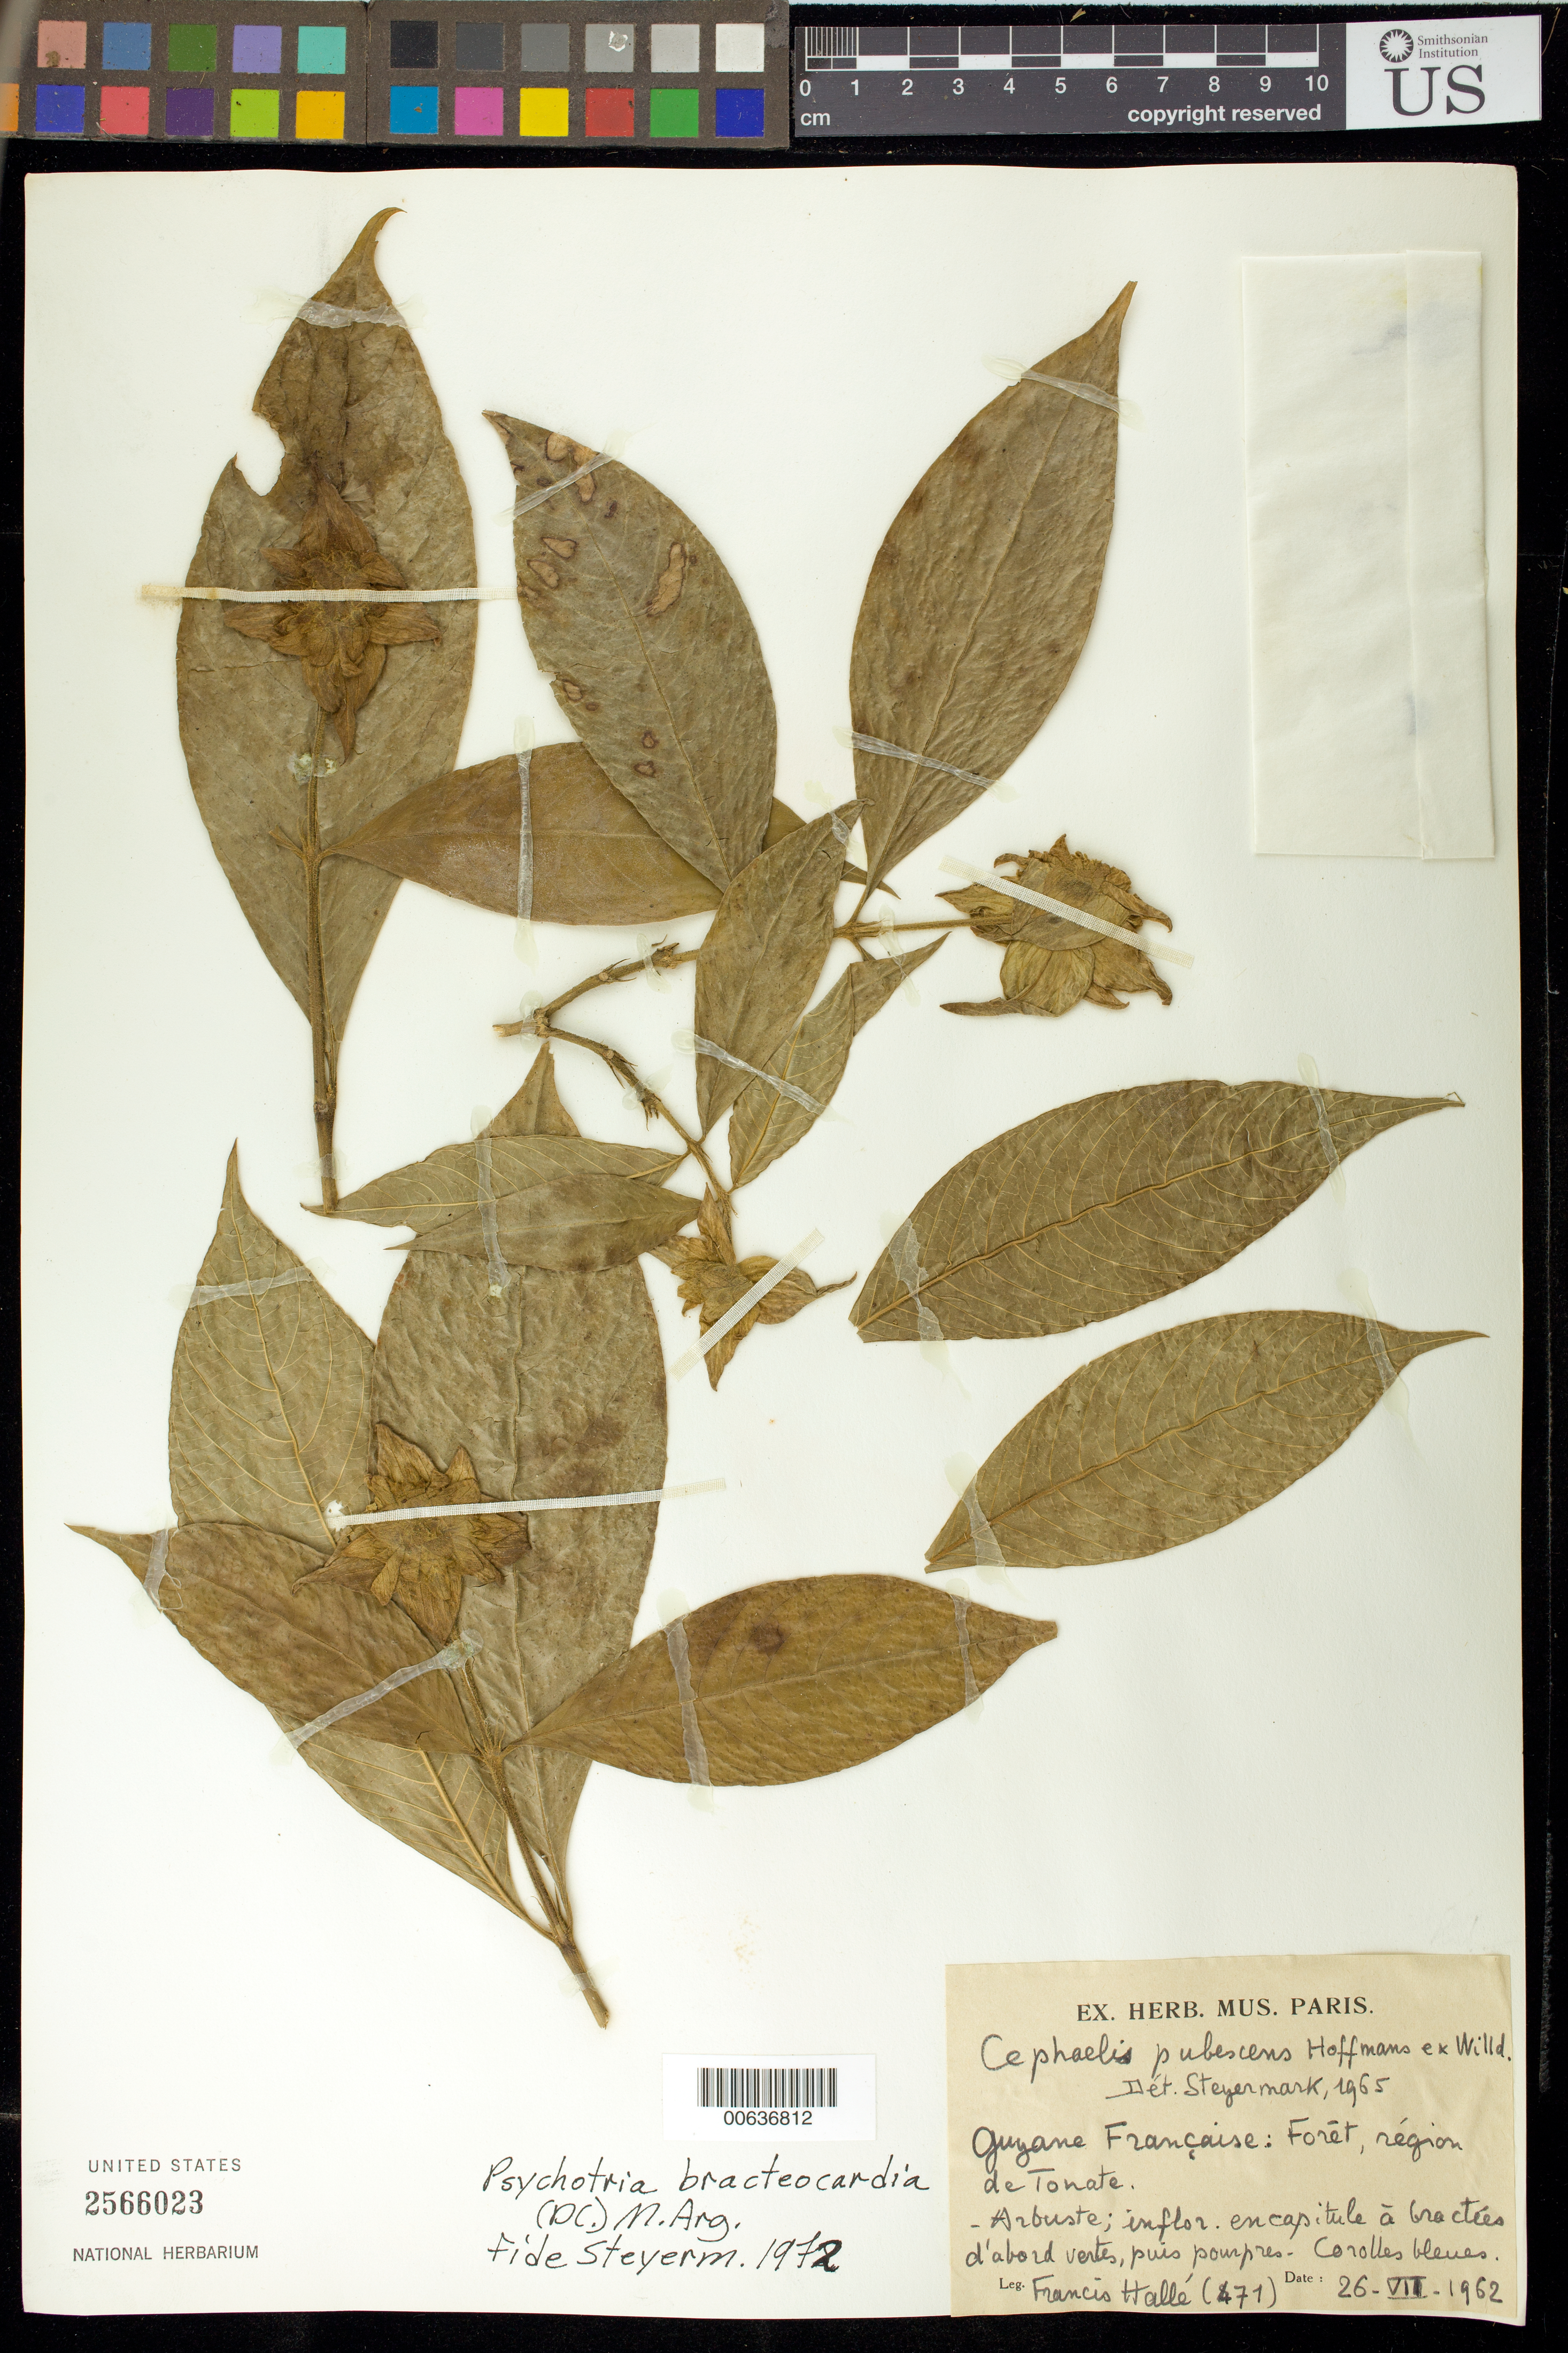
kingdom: Plantae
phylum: Tracheophyta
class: Magnoliopsida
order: Gentianales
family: Rubiaceae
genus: Palicourea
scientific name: Palicourea campyloneura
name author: (Müll. Arg.) Delprete & J.H. Kirkbr.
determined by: Kirkbride, J. H., Jr.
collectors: F. Hallé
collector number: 471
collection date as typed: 26-Jul-62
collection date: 1962-07-26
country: French Guiana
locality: Tonate, vic.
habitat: Foret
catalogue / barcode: US 2566023